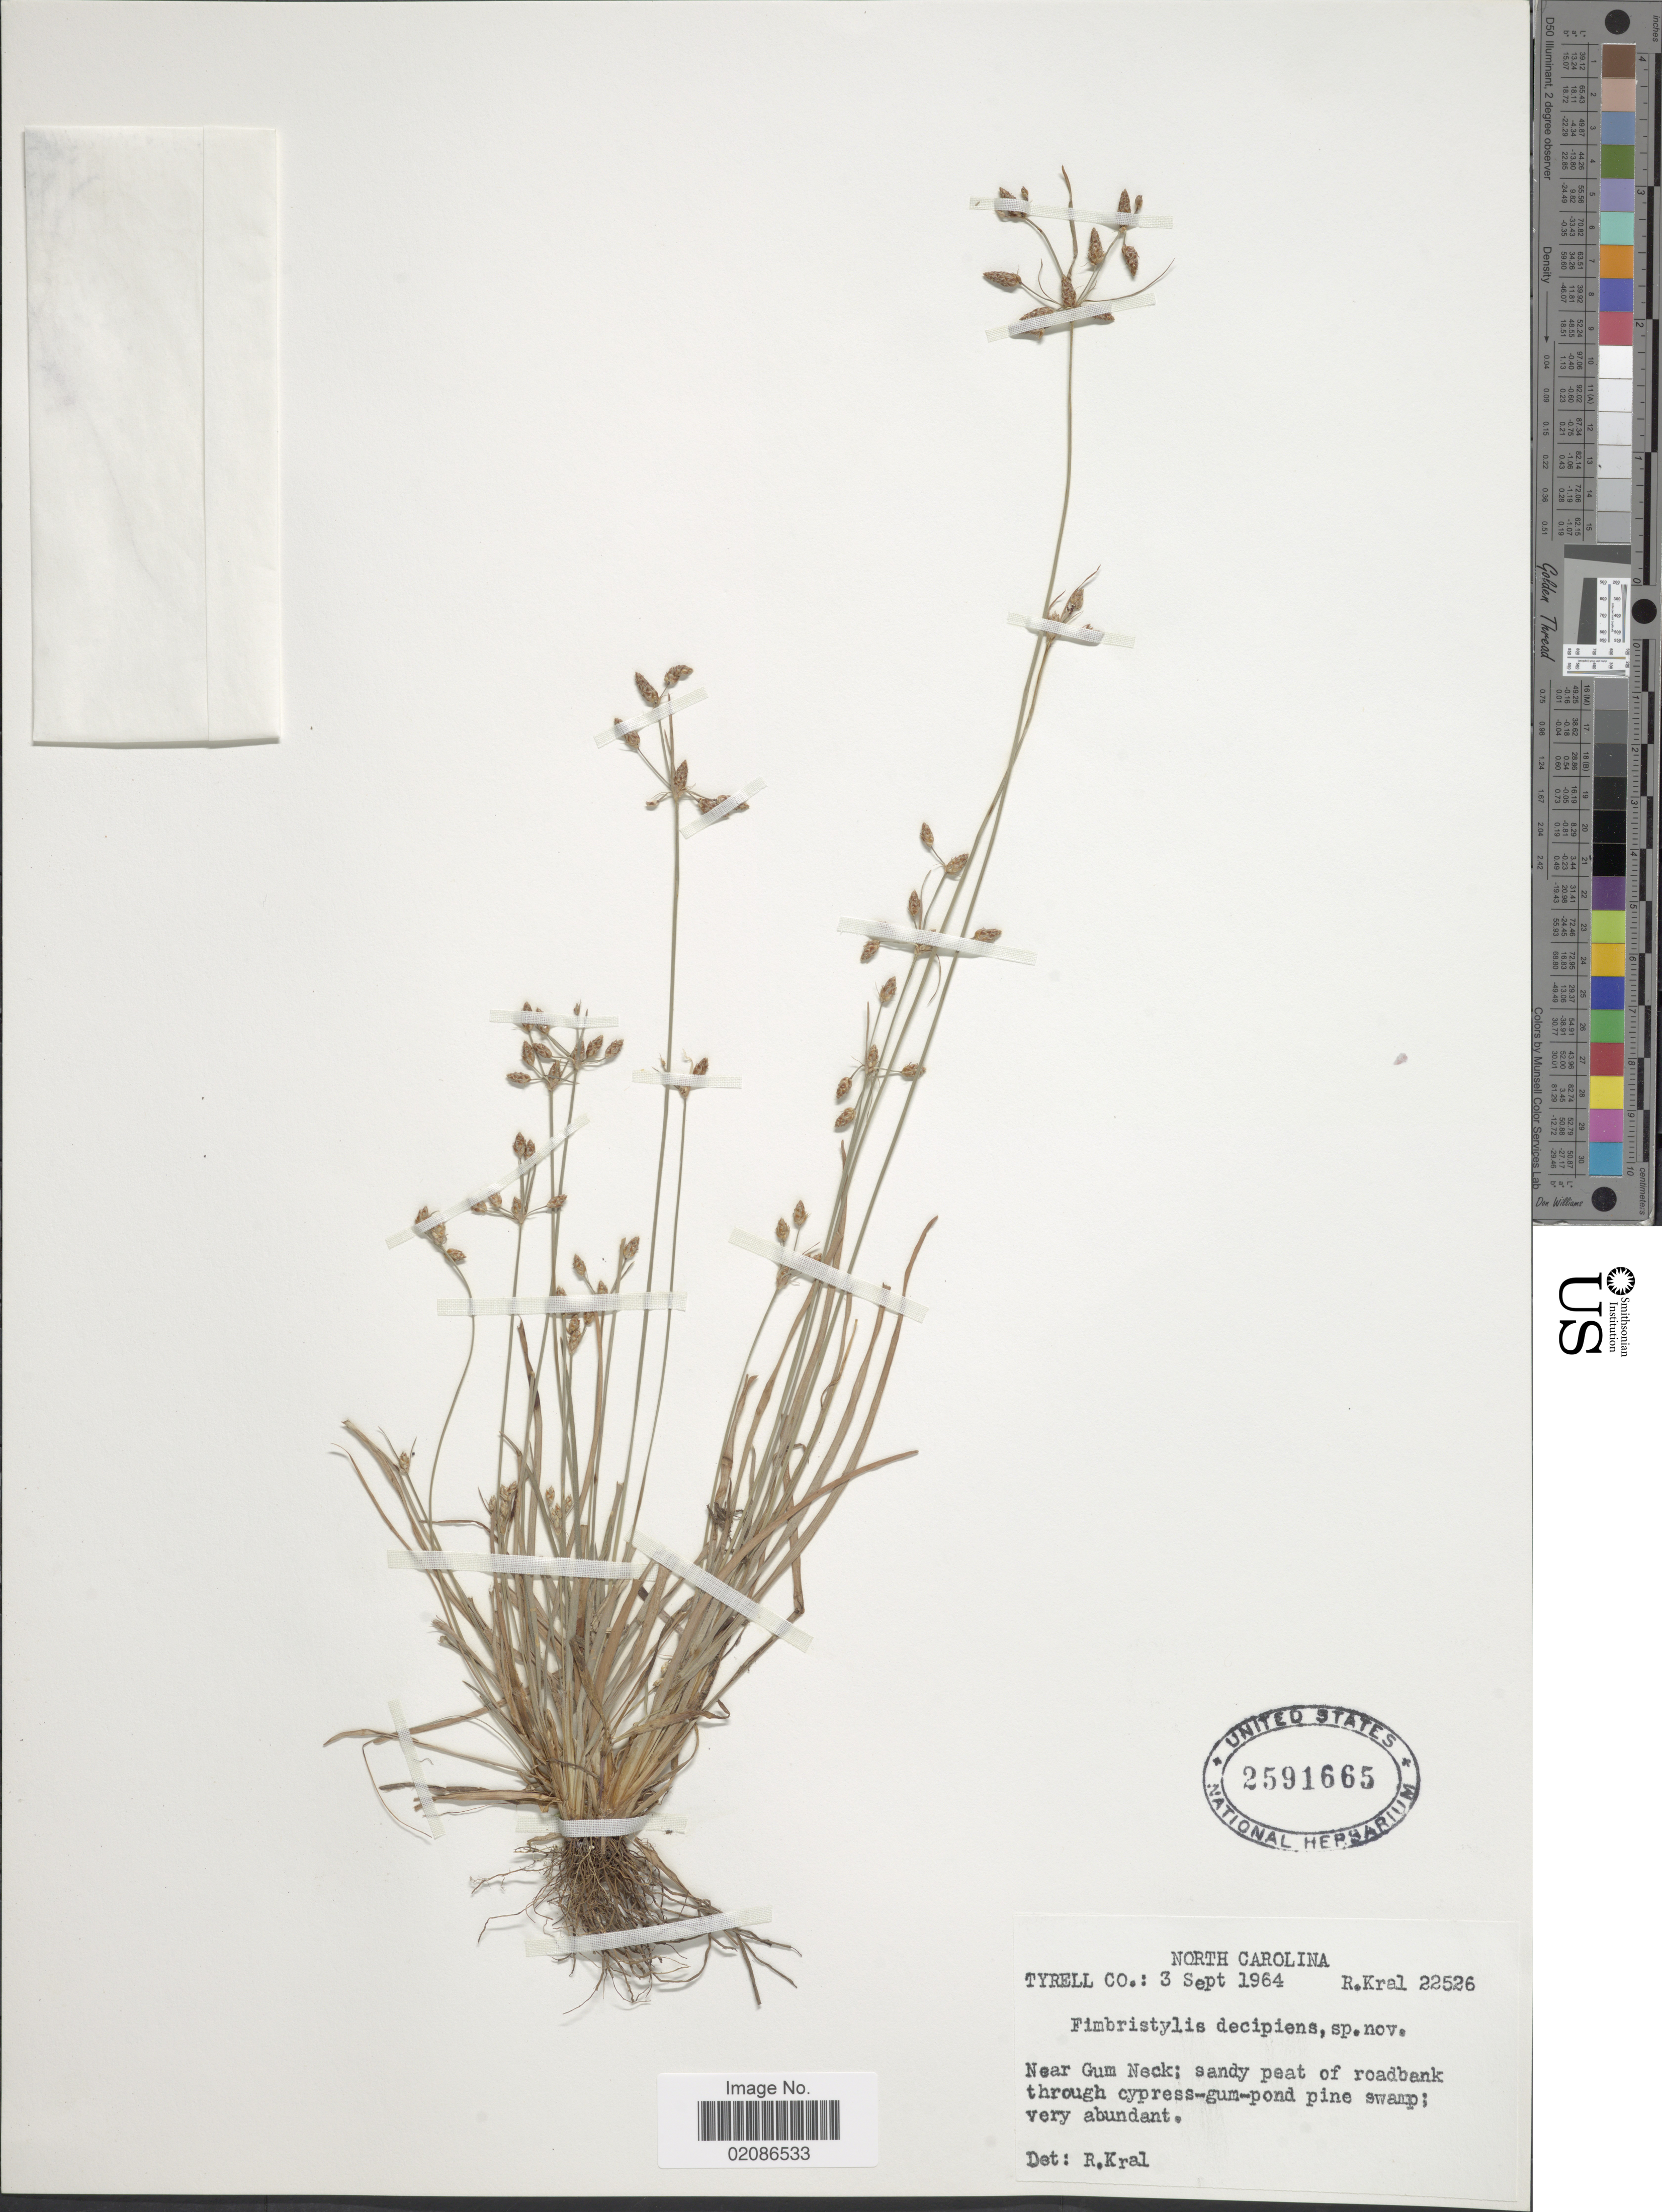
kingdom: Plantae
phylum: Tracheophyta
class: Liliopsida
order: Poales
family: Cyperaceae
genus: Fimbristylis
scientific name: Fimbristylis decipiens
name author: Kral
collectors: R. Kral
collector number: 22526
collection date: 1964-09-03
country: United States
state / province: North Carolina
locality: Tyrell Co; Near Gum Neck; sandy peat of roadbank through cypress-gum-pond pine swamp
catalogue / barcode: US 2591665